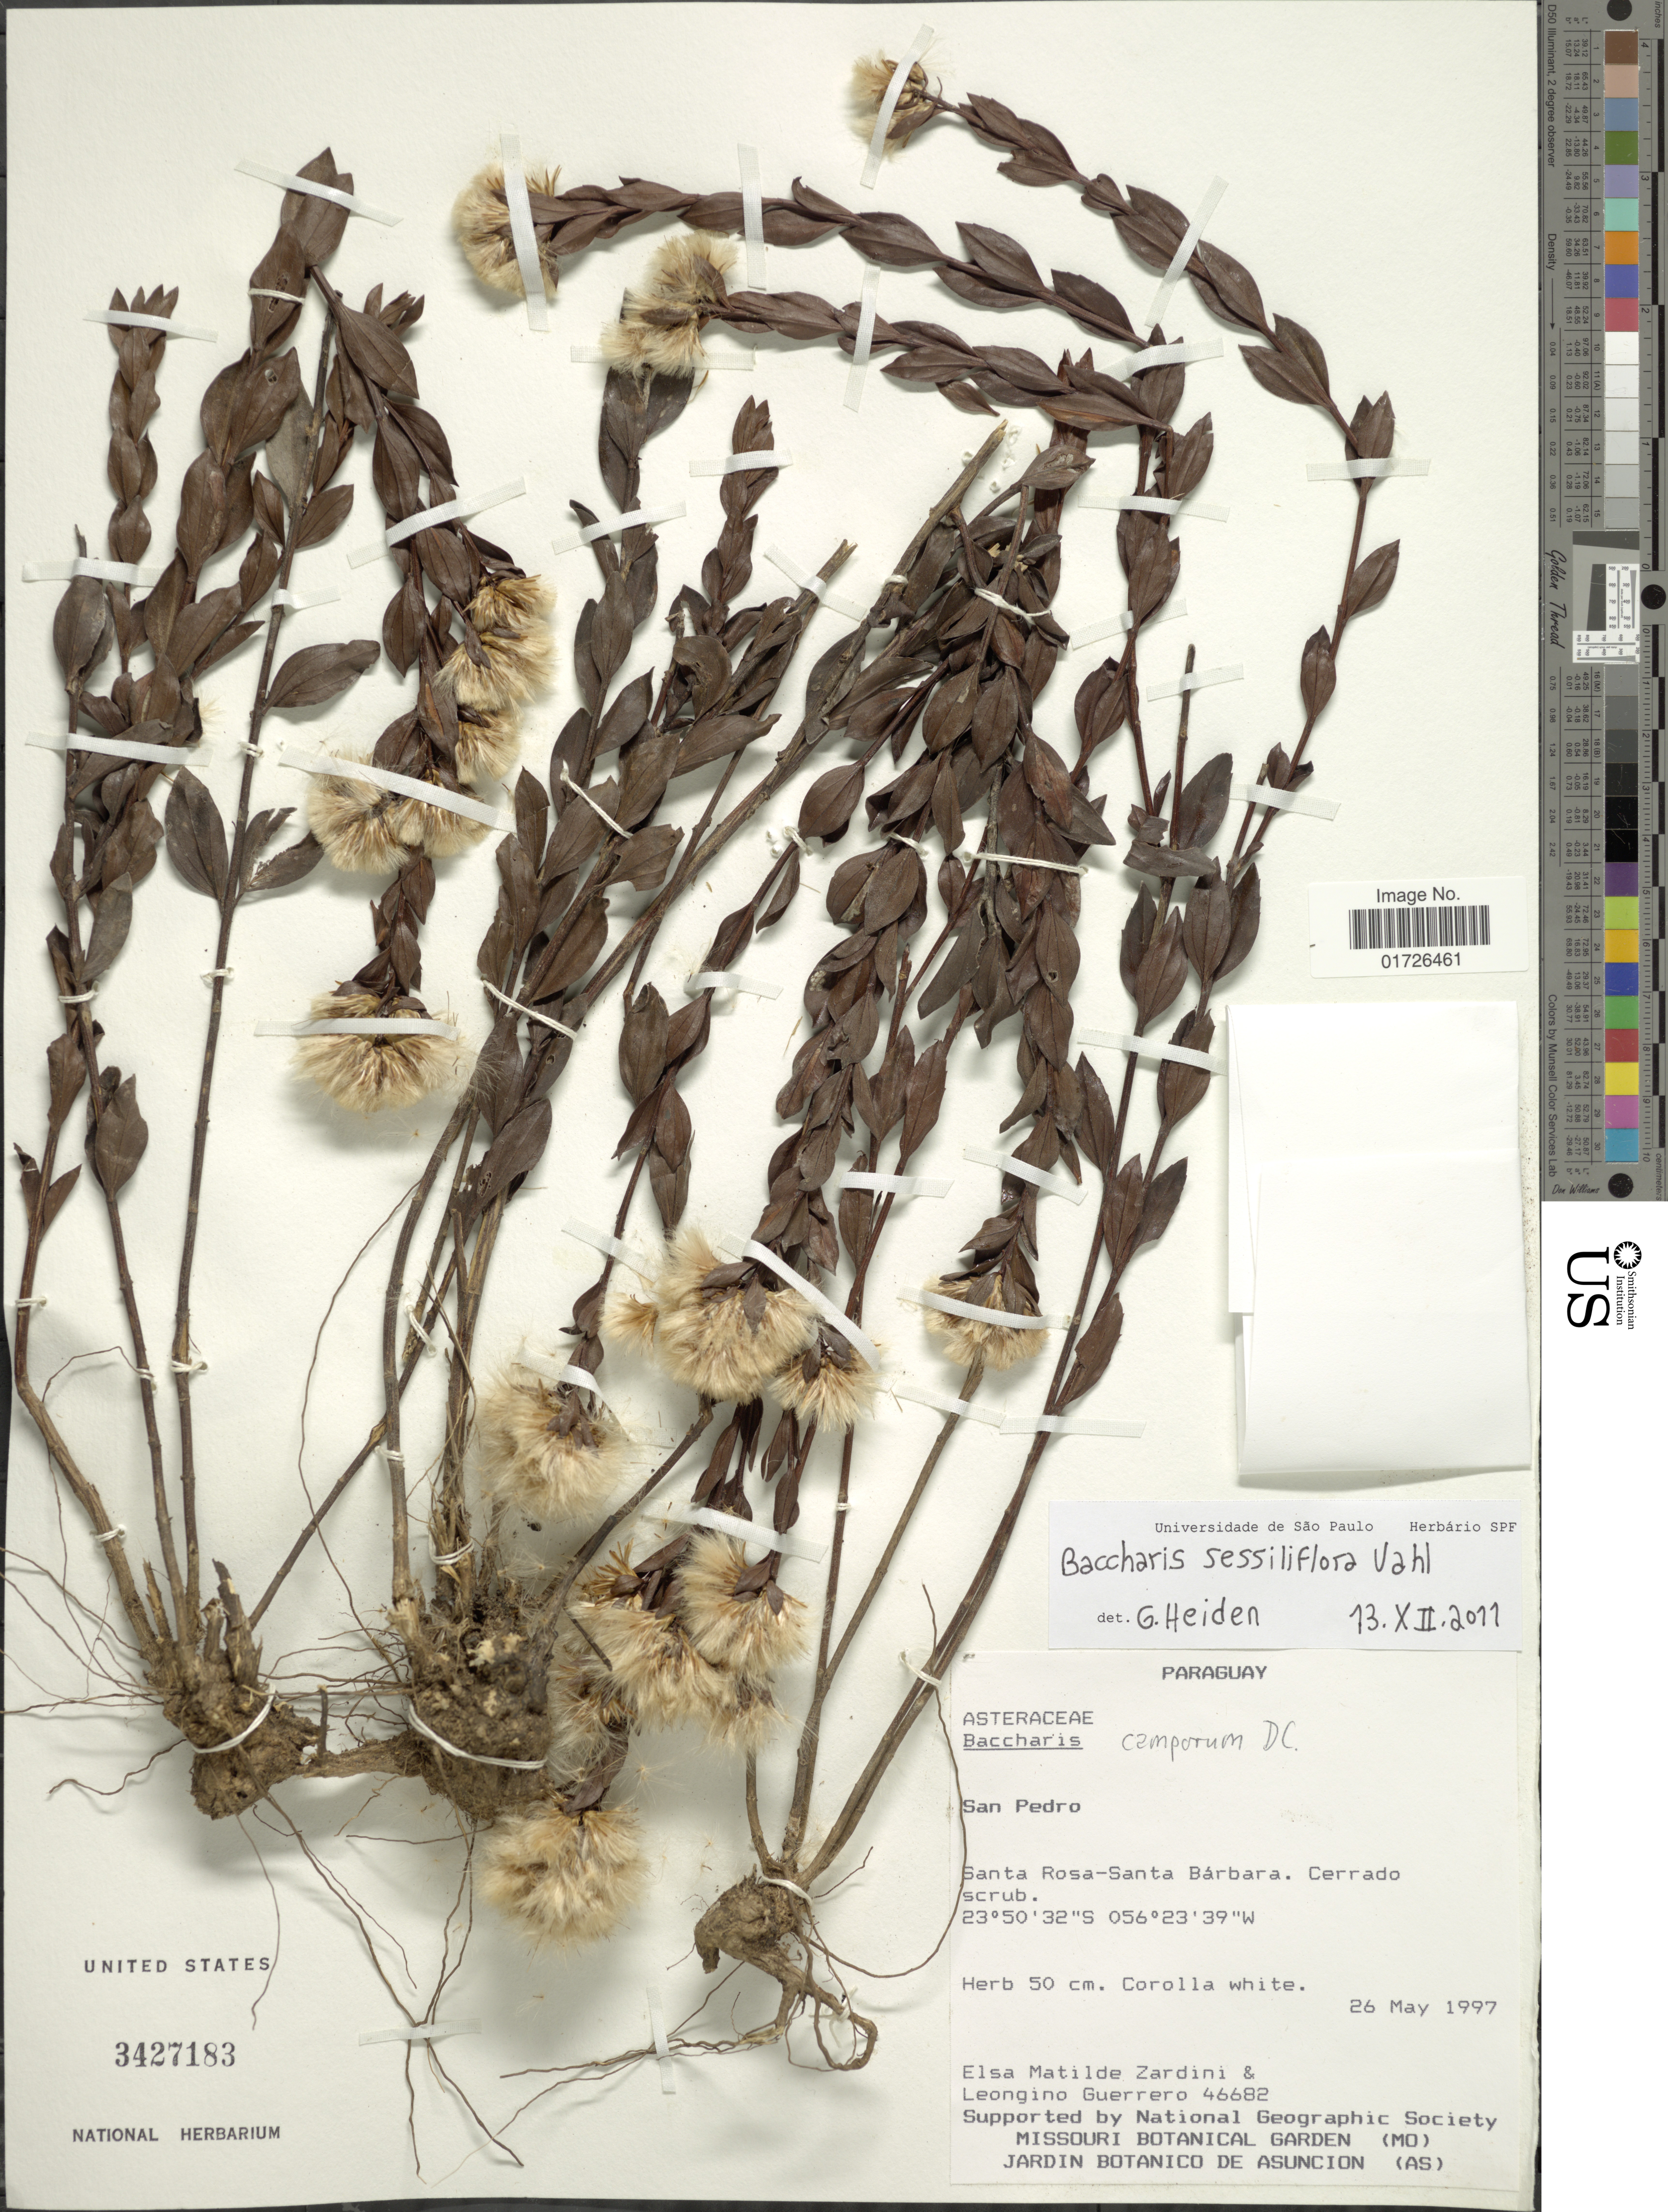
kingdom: Plantae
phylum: Tracheophyta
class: Magnoliopsida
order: Asterales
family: Asteraceae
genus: Baccharis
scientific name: Baccharis sessiliflora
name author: Vahl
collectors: E. M. Zardini & L. Guerrero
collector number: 46682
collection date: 1997-05-26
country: Paraguay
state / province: San Pedro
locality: Santa Rosa-Santa Bárbara.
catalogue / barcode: US 3427183